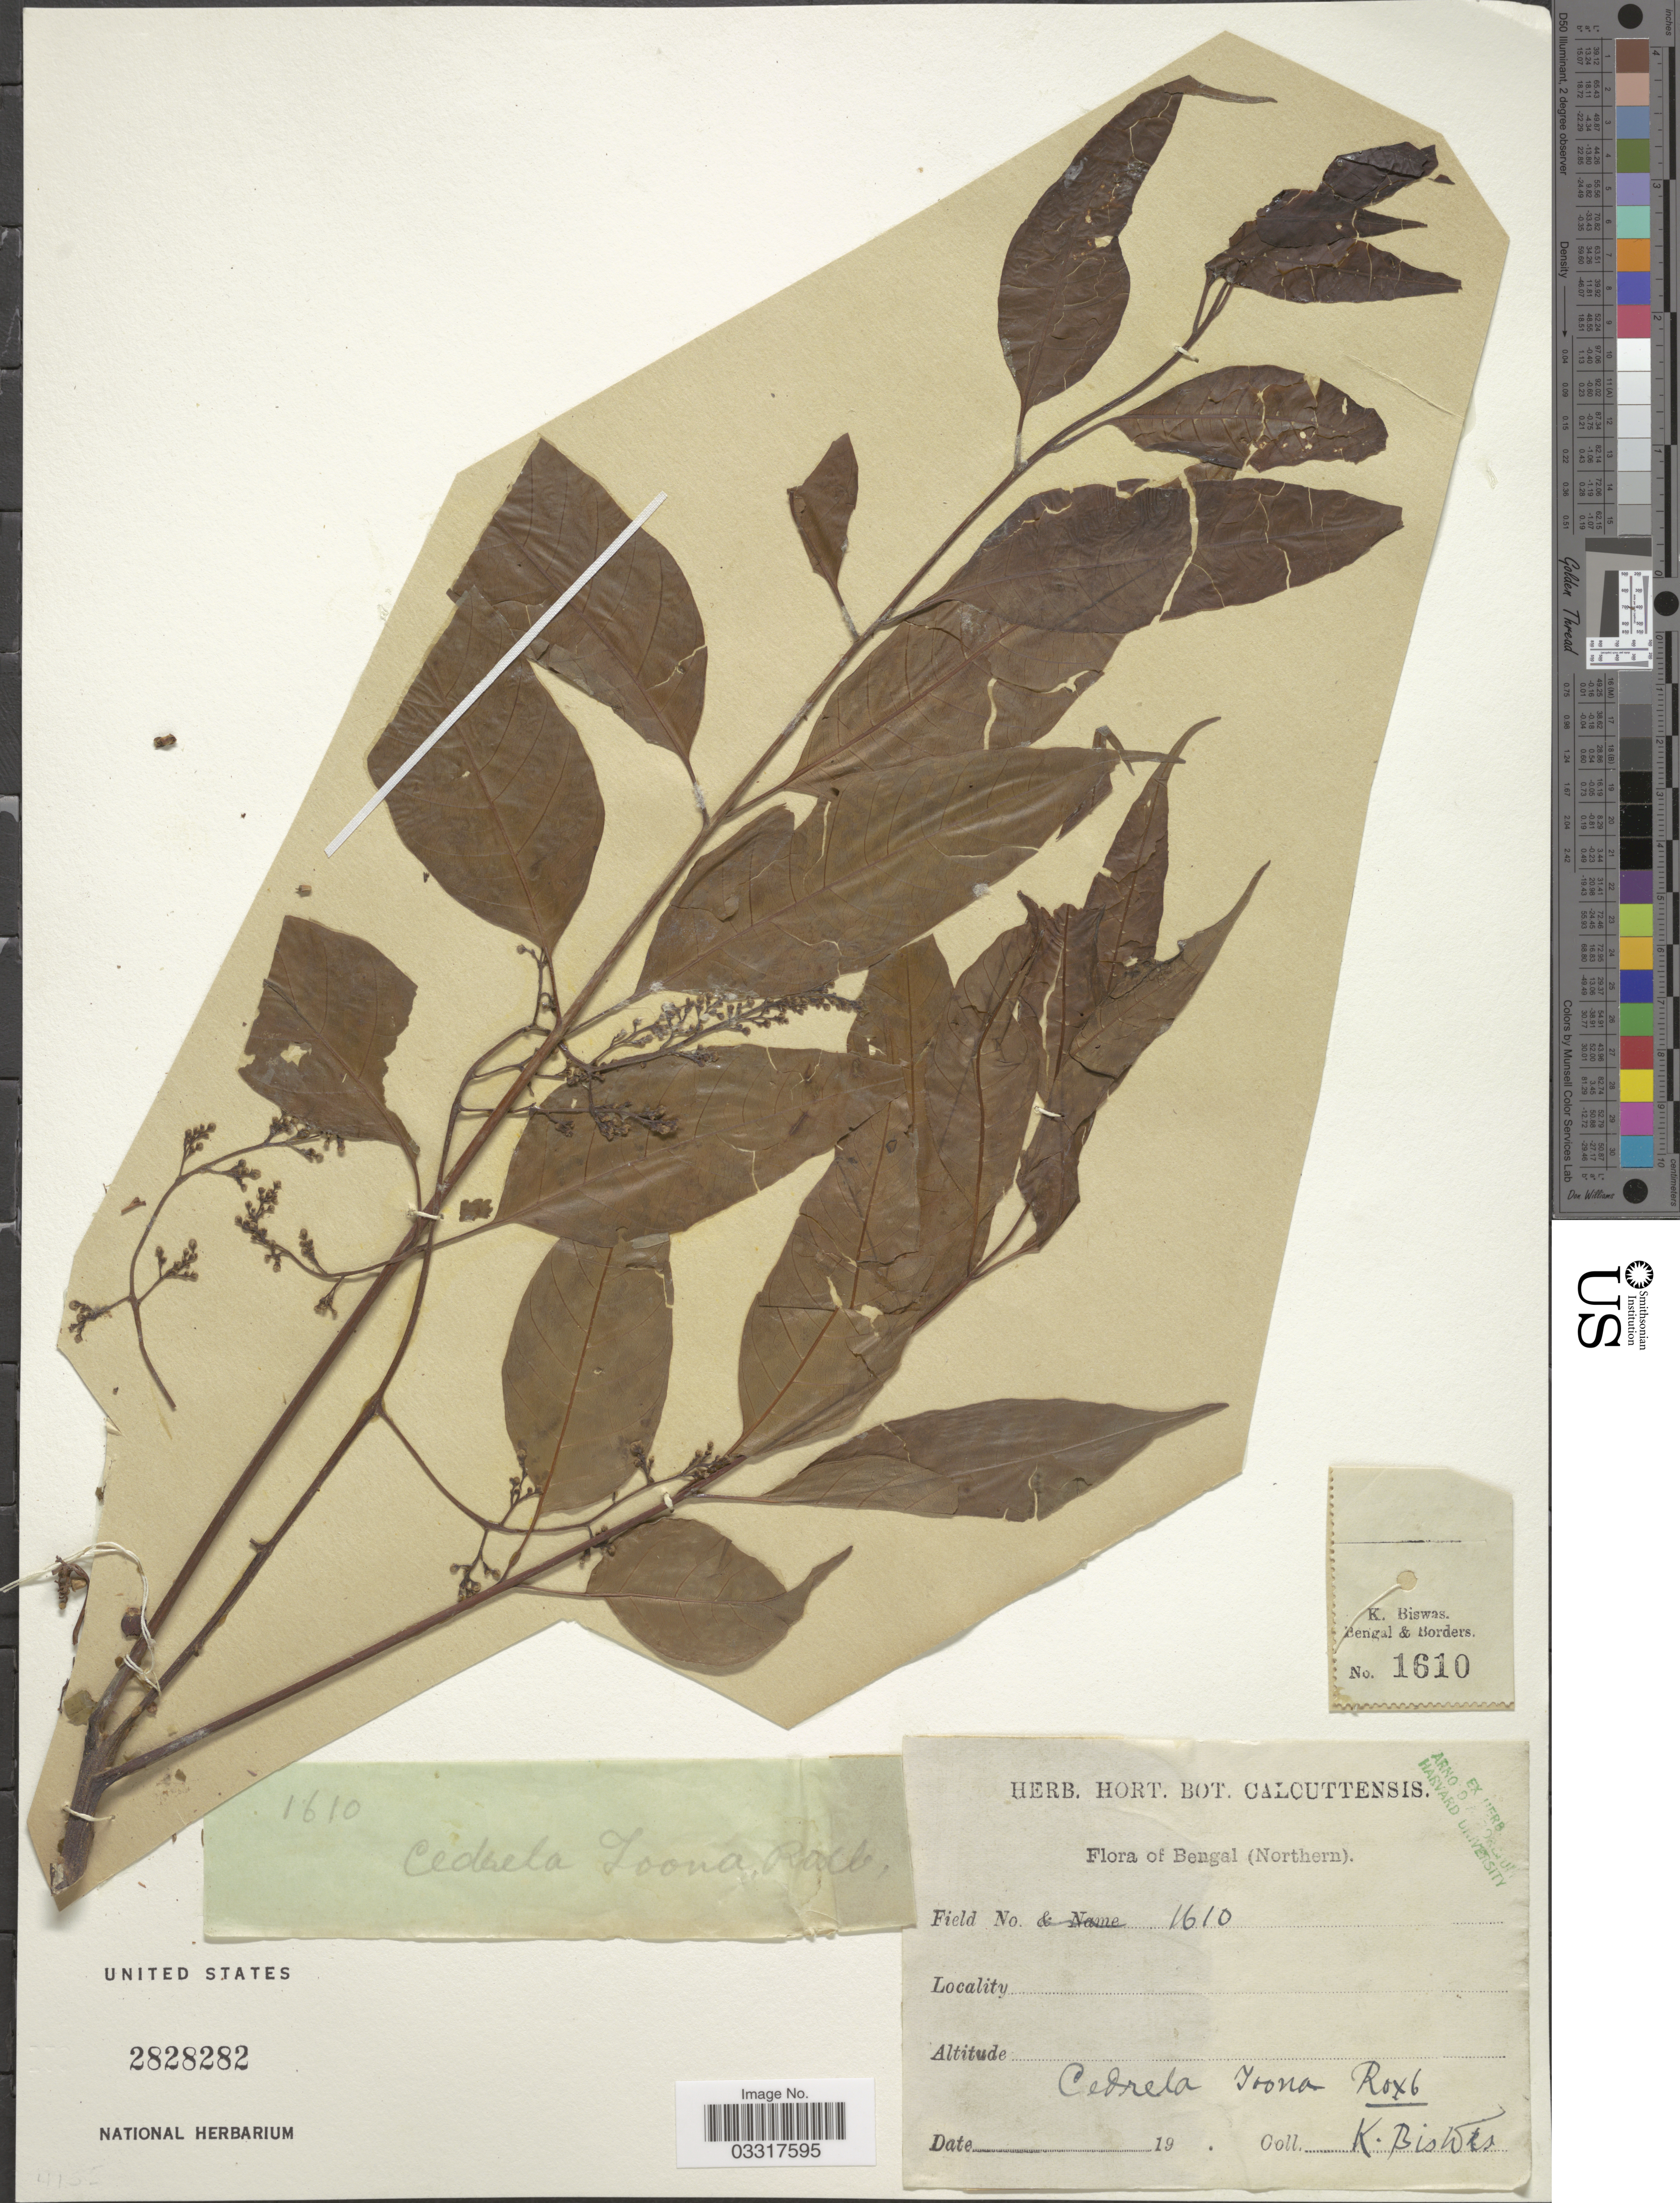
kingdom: Plantae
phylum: Tracheophyta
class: Magnoliopsida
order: Sapindales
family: Meliaceae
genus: Toona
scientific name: Toona ciliata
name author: M. Roem.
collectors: K. Biswas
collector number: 1610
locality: Bengal (Northern).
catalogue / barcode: US 2828282